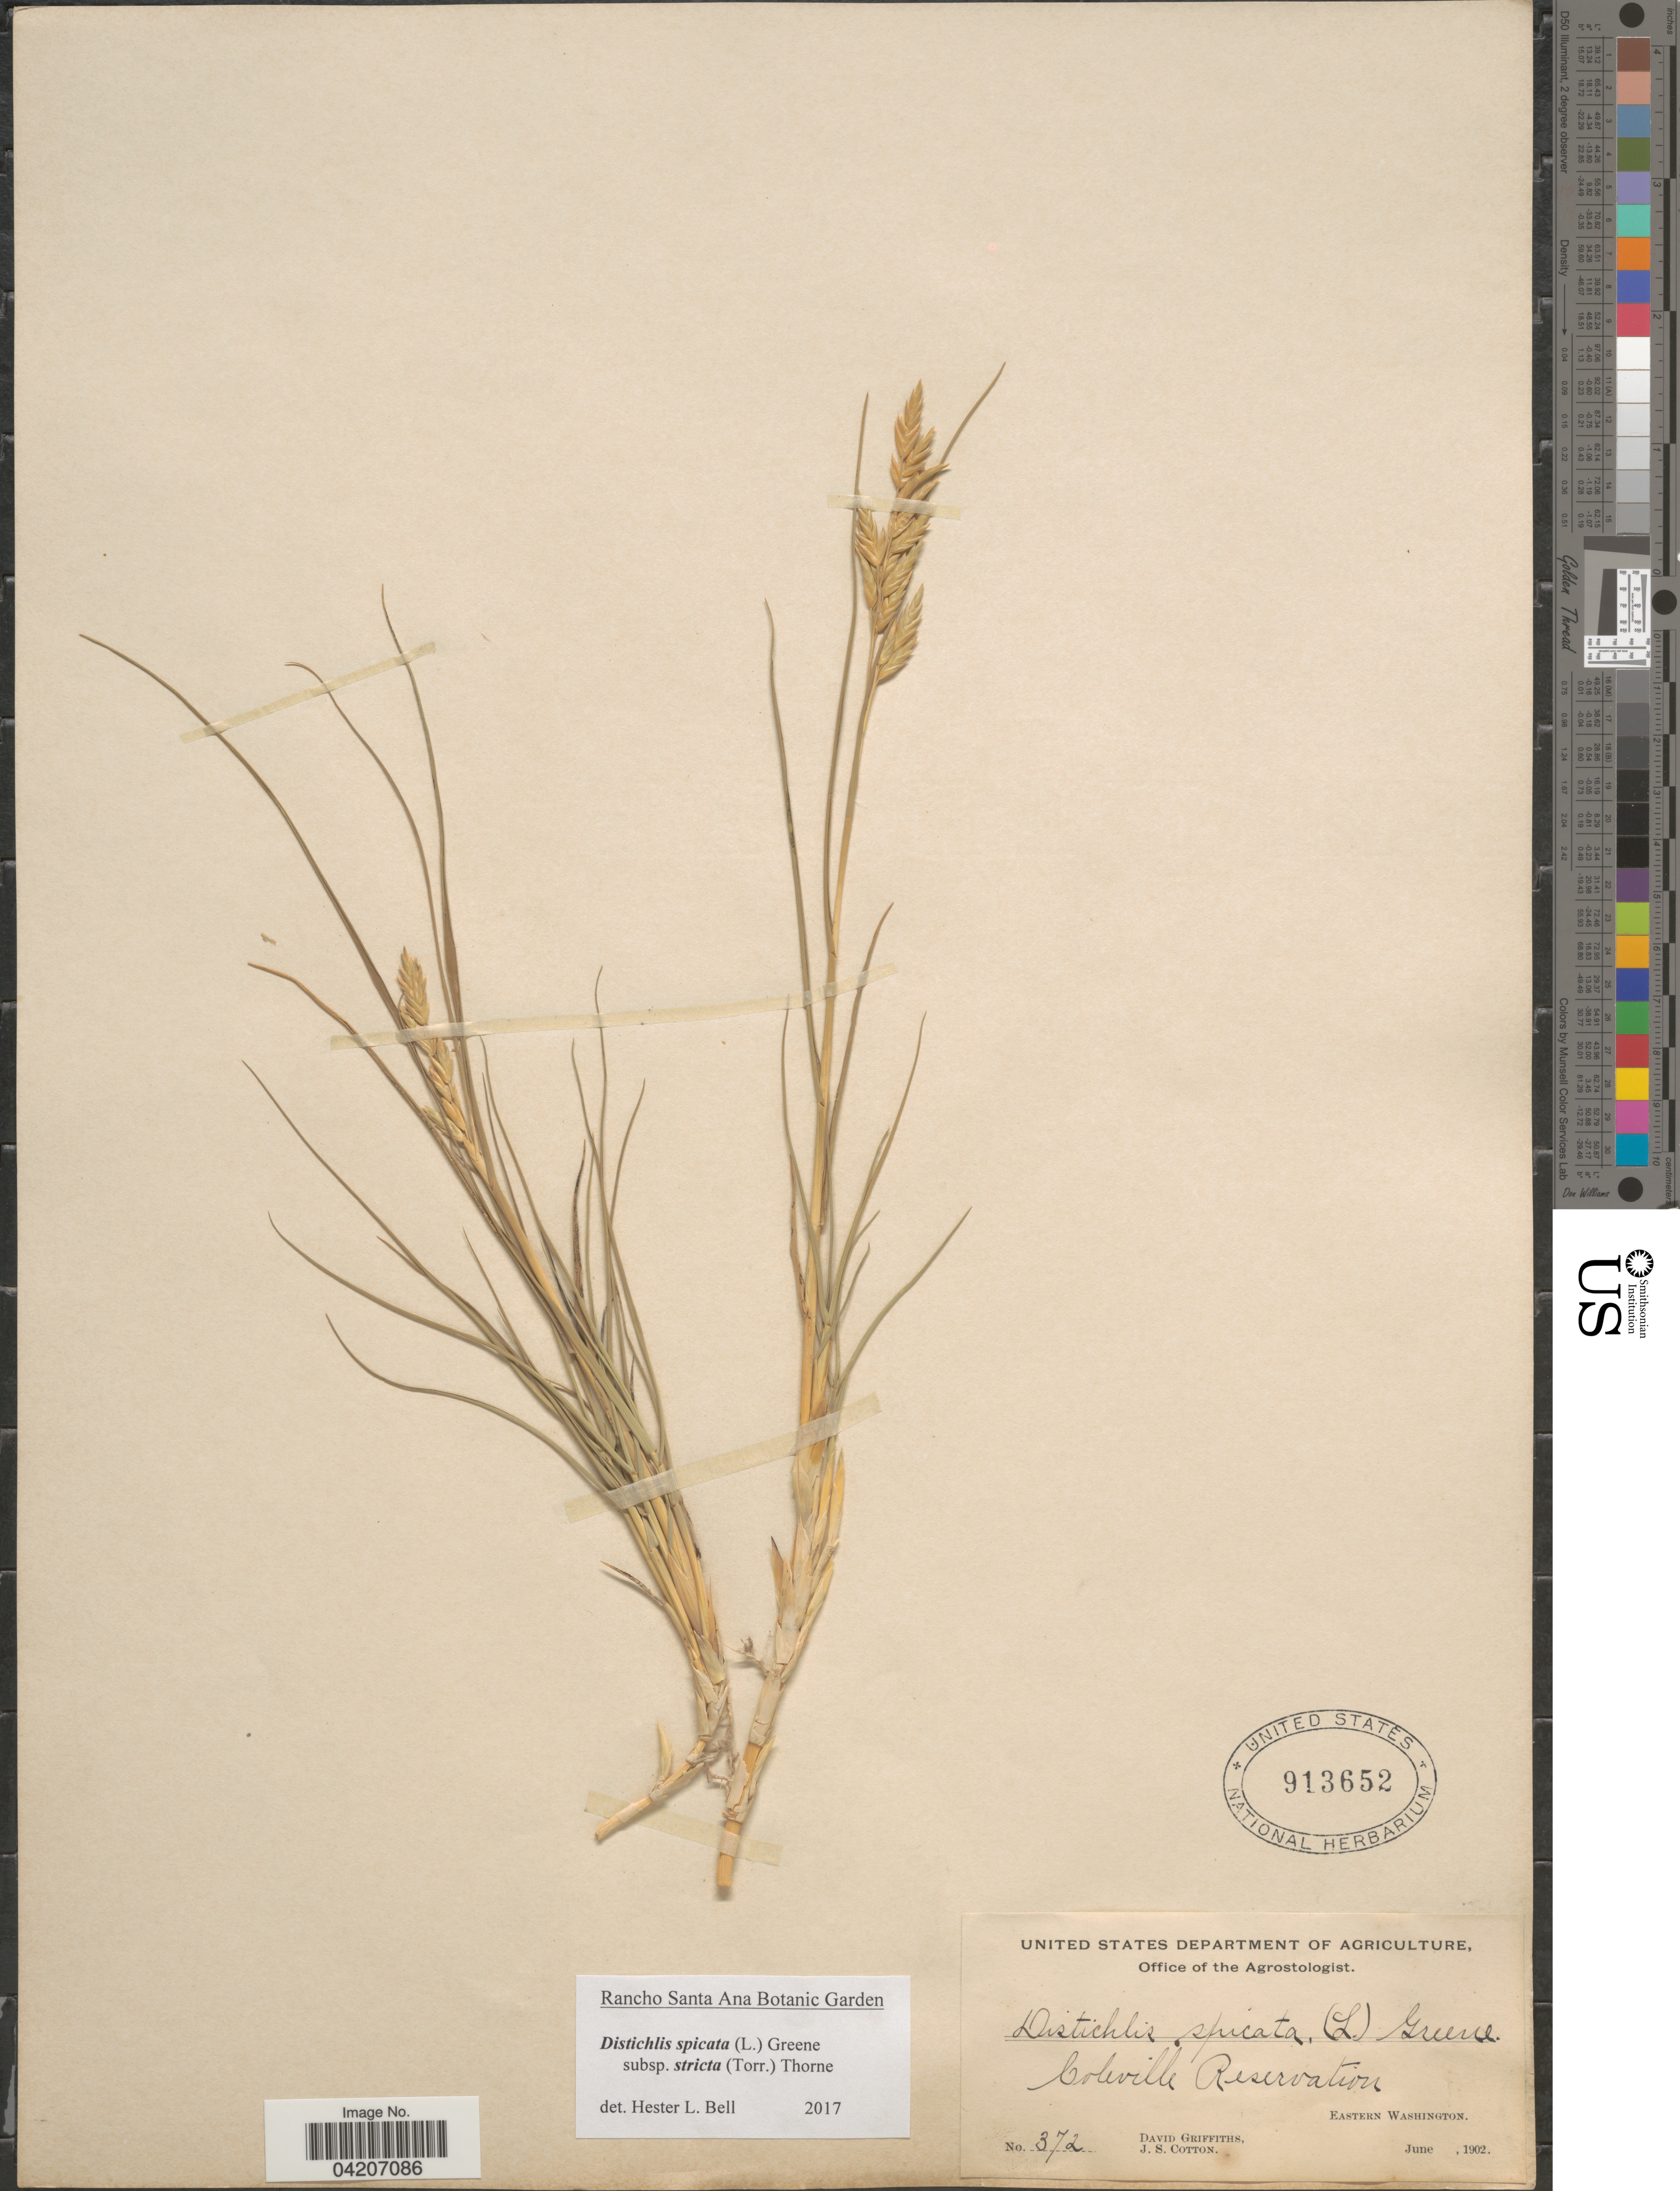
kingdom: Plantae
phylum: Tracheophyta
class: Liliopsida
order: Poales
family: Poaceae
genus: Distichlis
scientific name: Distichlis spicata subsp. stricta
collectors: D. Griffiths & J. S. Cotton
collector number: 372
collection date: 1902-06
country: United States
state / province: Washington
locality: Coleville Reservation. Eastern Washington.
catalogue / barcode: US 913652